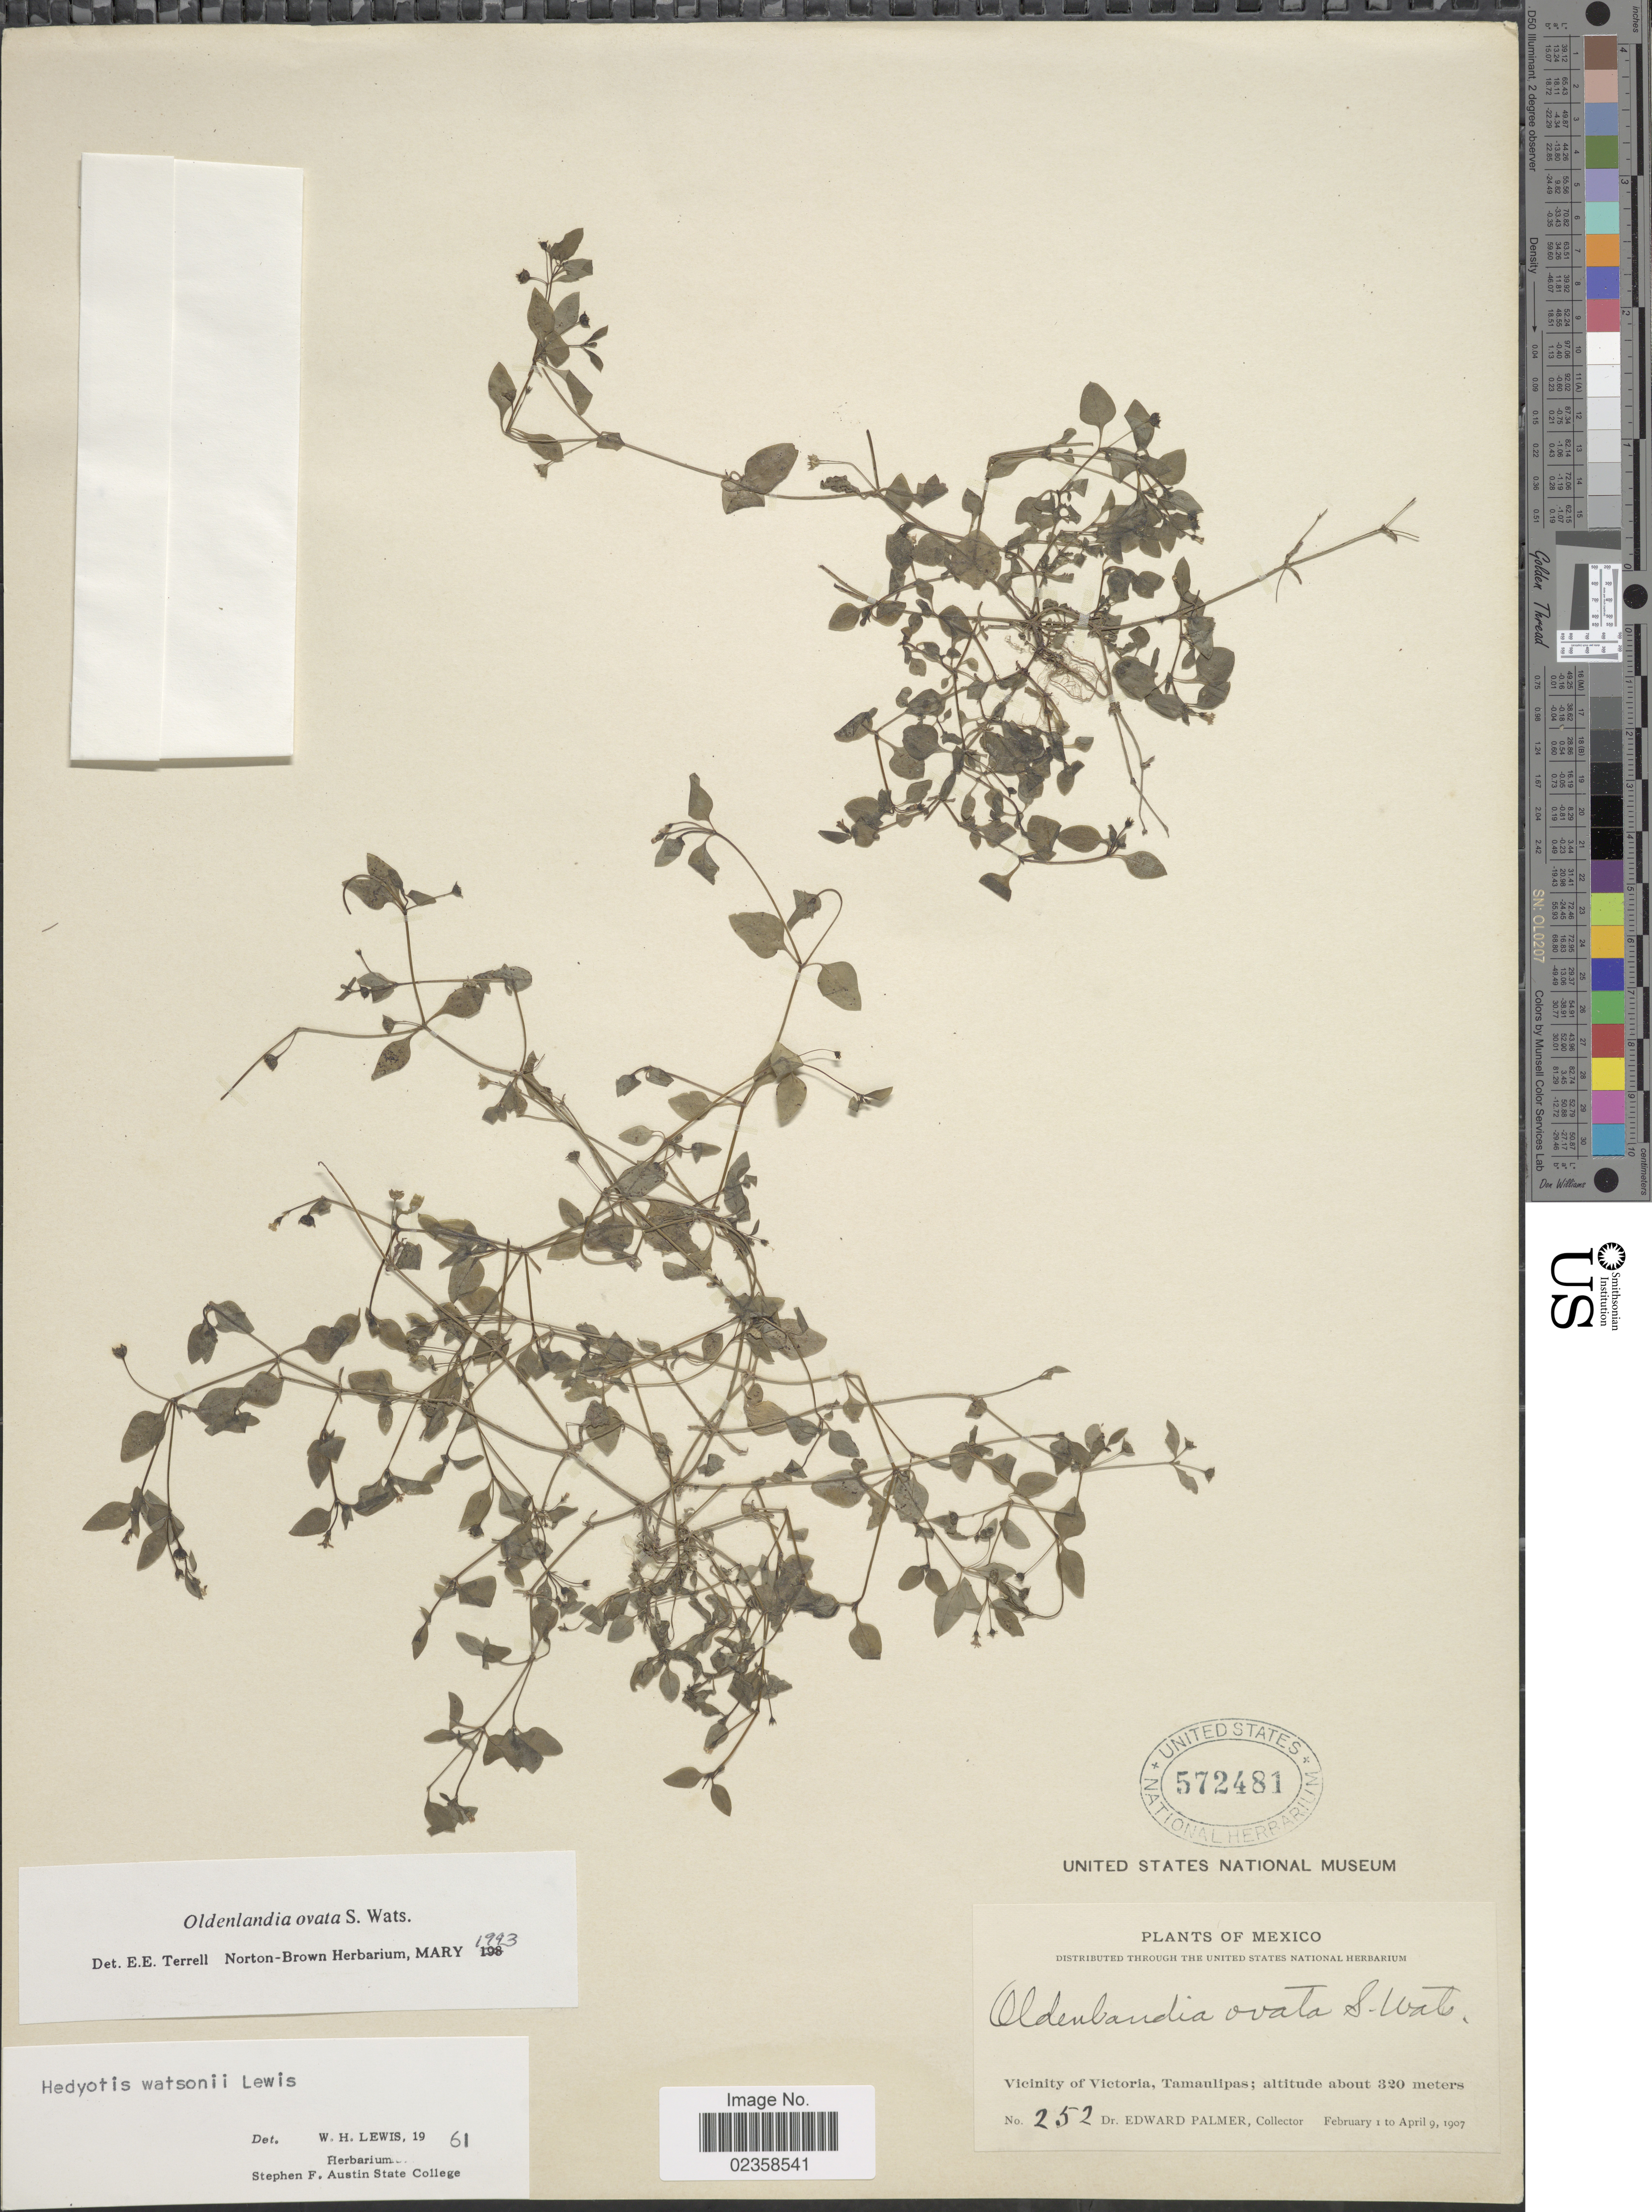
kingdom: Plantae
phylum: Tracheophyta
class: Magnoliopsida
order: Gentianales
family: Rubiaceae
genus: Oldenlandia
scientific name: Oldenlandia ovata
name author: S. Watson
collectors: E. Palmer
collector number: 252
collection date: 1907-02-01/1907-04-09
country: Mexico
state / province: Tamaulipas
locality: Vicinity of Victoria, Tamaulipas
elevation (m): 320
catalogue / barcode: US 572481